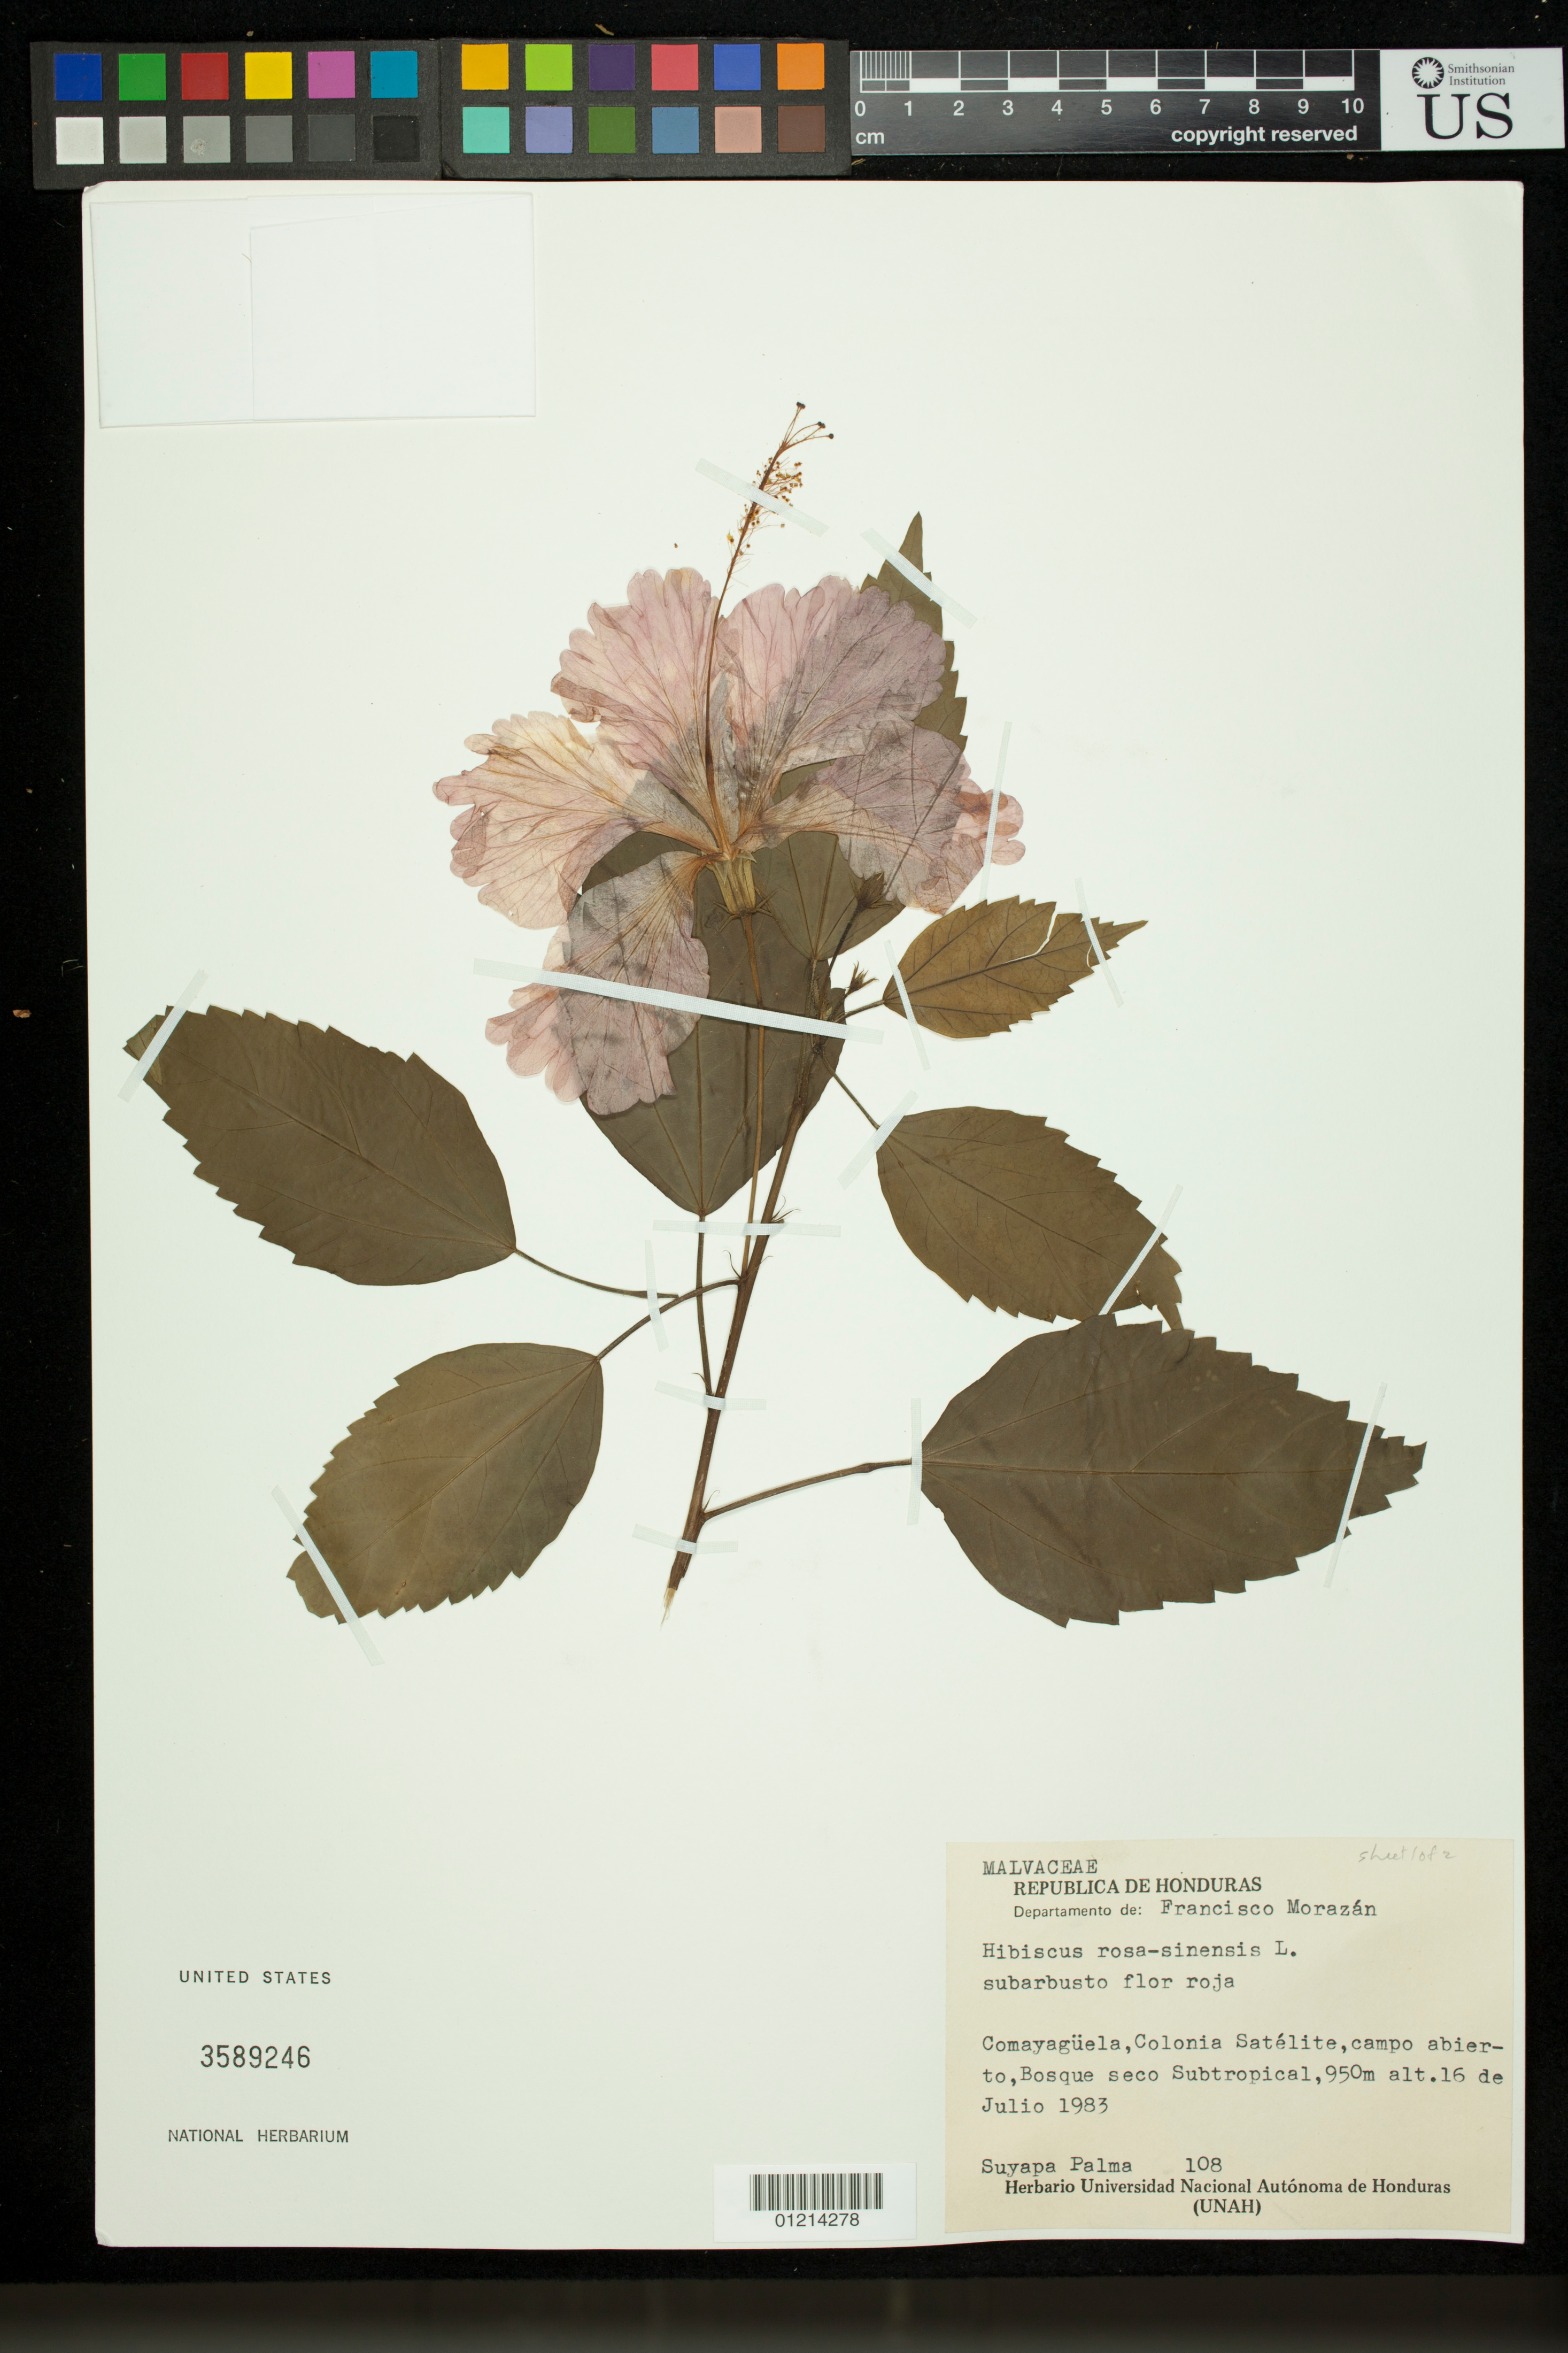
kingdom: Plantae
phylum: Tracheophyta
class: Magnoliopsida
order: Malvales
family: Malvaceae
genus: Hibiscus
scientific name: Hibiscus rosa-sinensis var. rosa-sinensis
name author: L.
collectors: S. Palma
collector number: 108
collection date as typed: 7/16/1983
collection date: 1983-07-16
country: Honduras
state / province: Fco. Morazán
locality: Comayagüela, Colonia Satélite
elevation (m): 950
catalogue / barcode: US 3589246